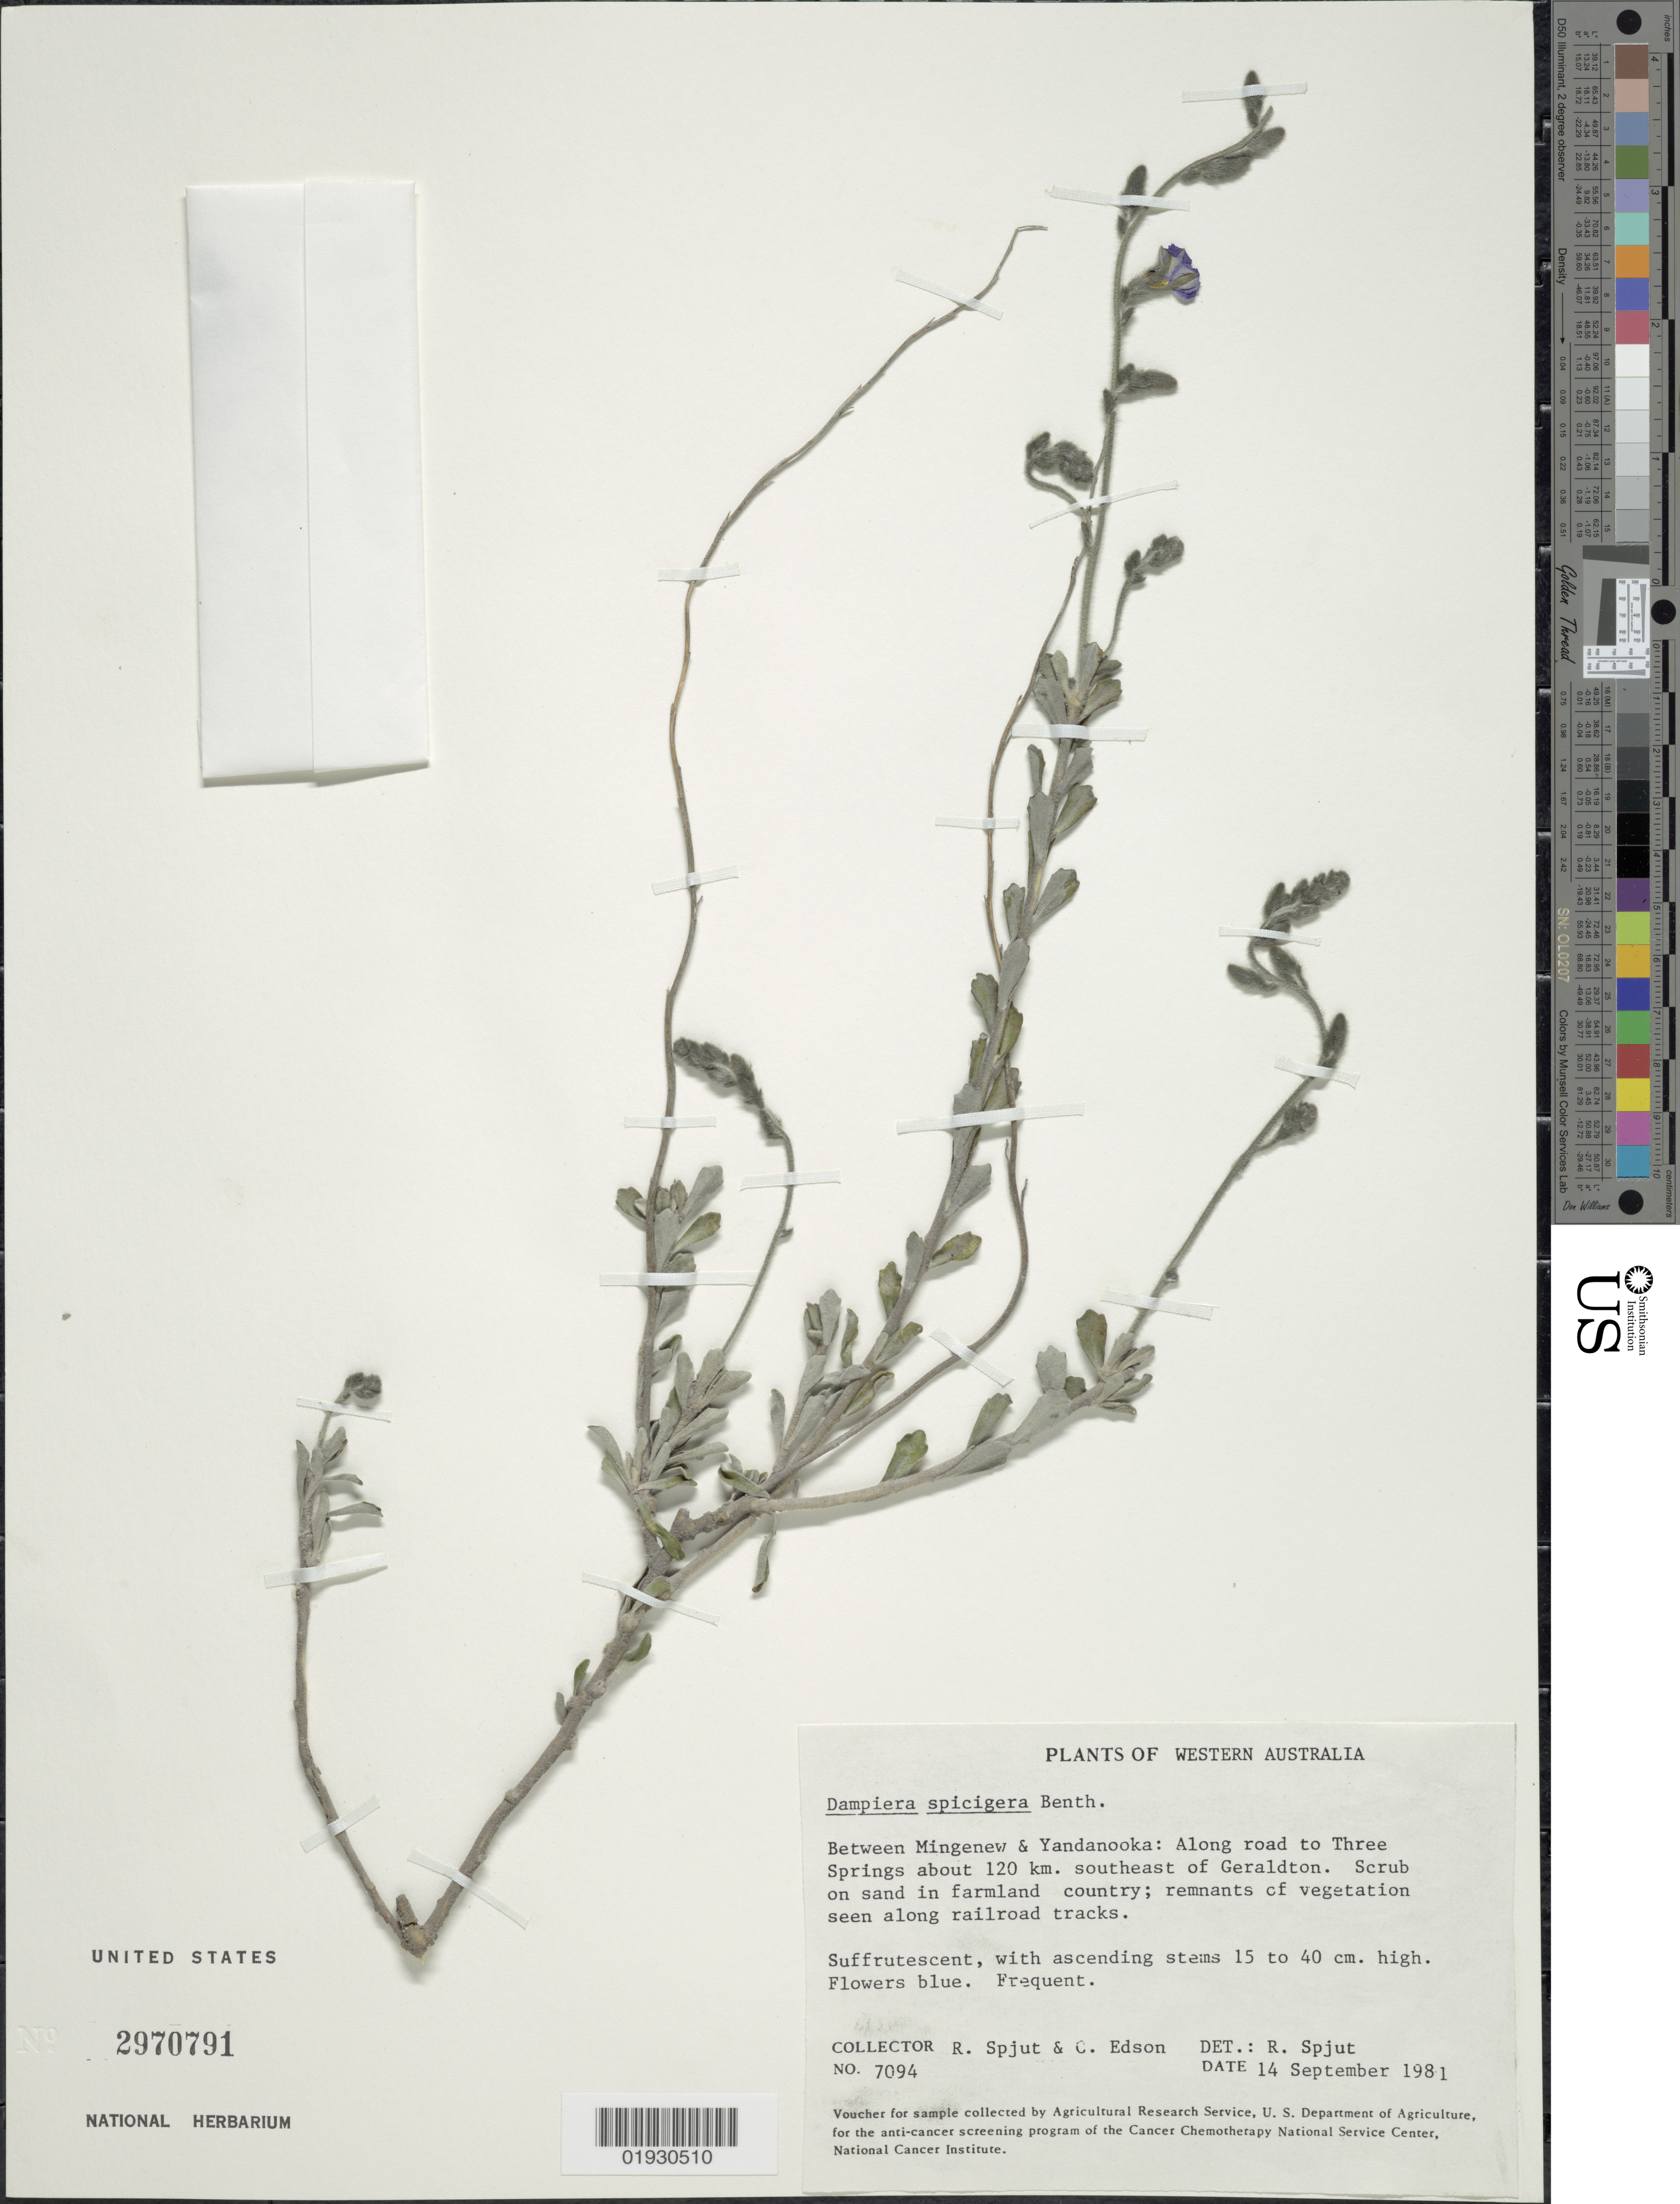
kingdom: Plantae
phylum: Tracheophyta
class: Magnoliopsida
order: Asterales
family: Goodeniaceae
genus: Dampiera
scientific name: Dampiera spicigera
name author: Benth.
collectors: R. Spjut & C. Edson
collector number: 7094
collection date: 1981-09-14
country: Australia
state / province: Western Australia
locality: Between Mingenew & Yandanooka: Along road to Three Springs about 120 km. southeast of Geraldton.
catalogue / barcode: US 2970791